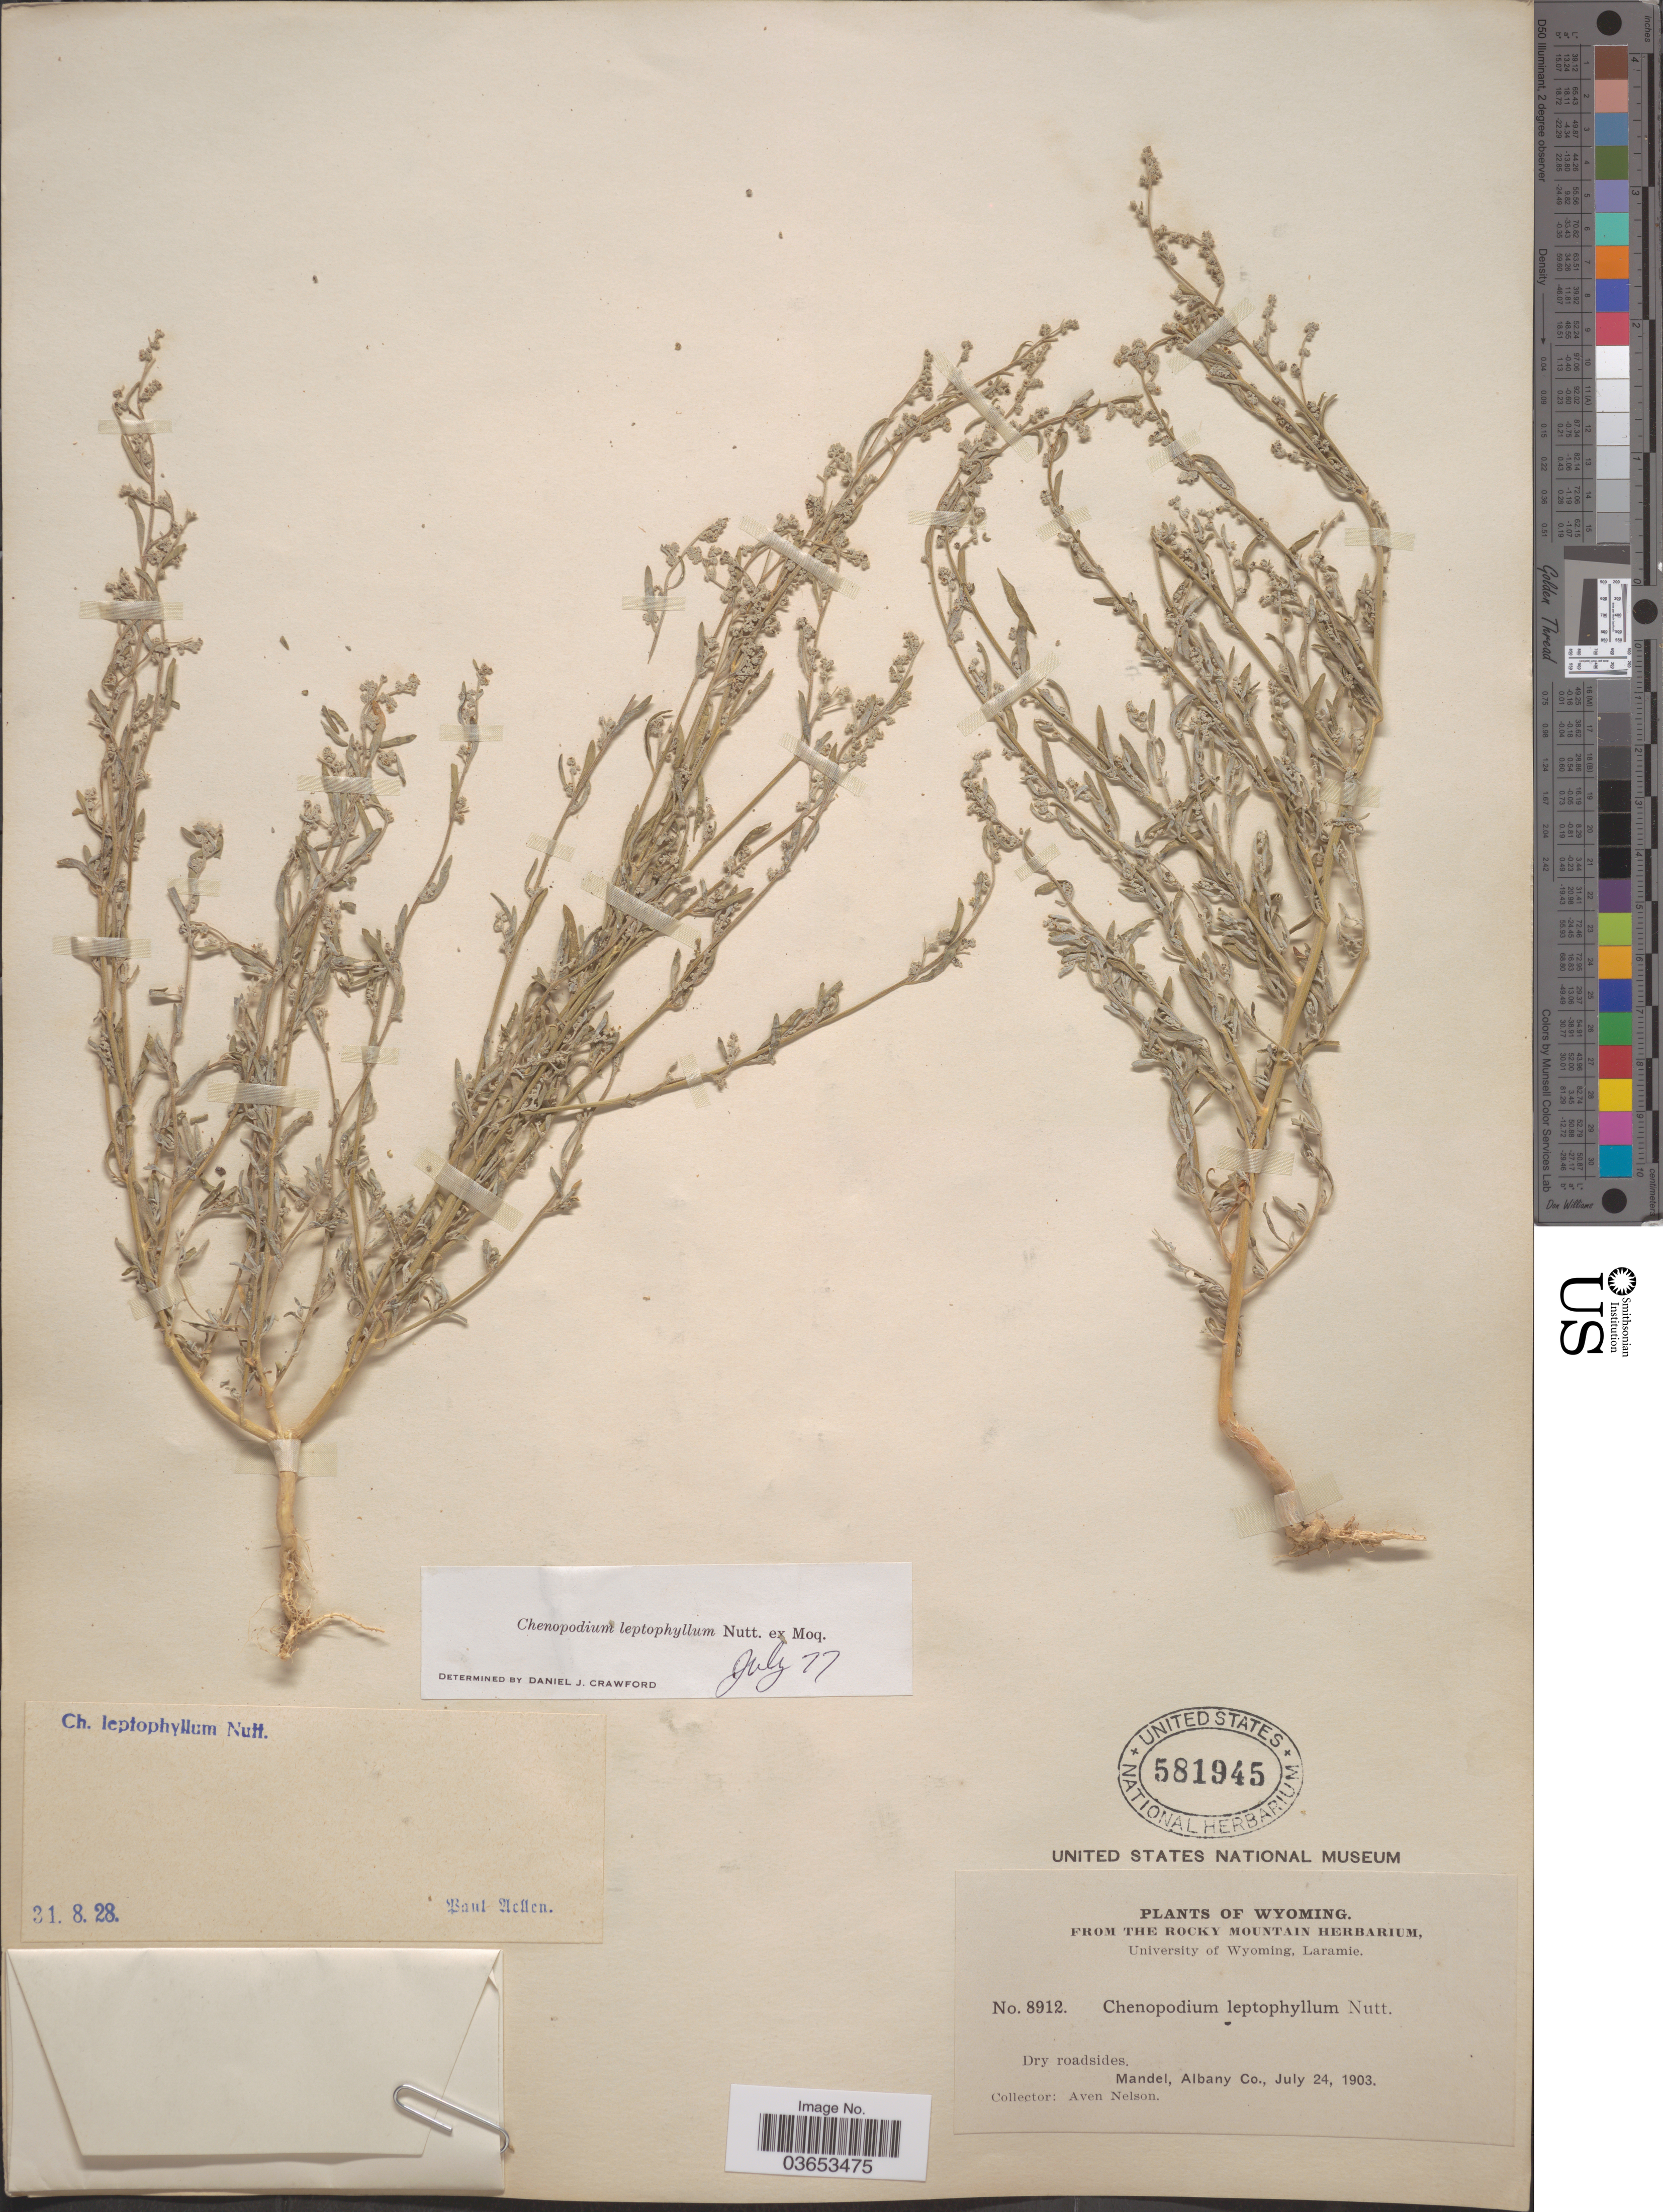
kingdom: Plantae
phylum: Tracheophyta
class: Magnoliopsida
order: Caryophyllales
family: Amaranthaceae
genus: Chenopodium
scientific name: Chenopodium leptophyllum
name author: (Moq.) Nutt. ex S. Watson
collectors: A. Nelson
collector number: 8912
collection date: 1903-07-24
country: United States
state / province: Wyoming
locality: Mandel, Albany Co.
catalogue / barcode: US 581945